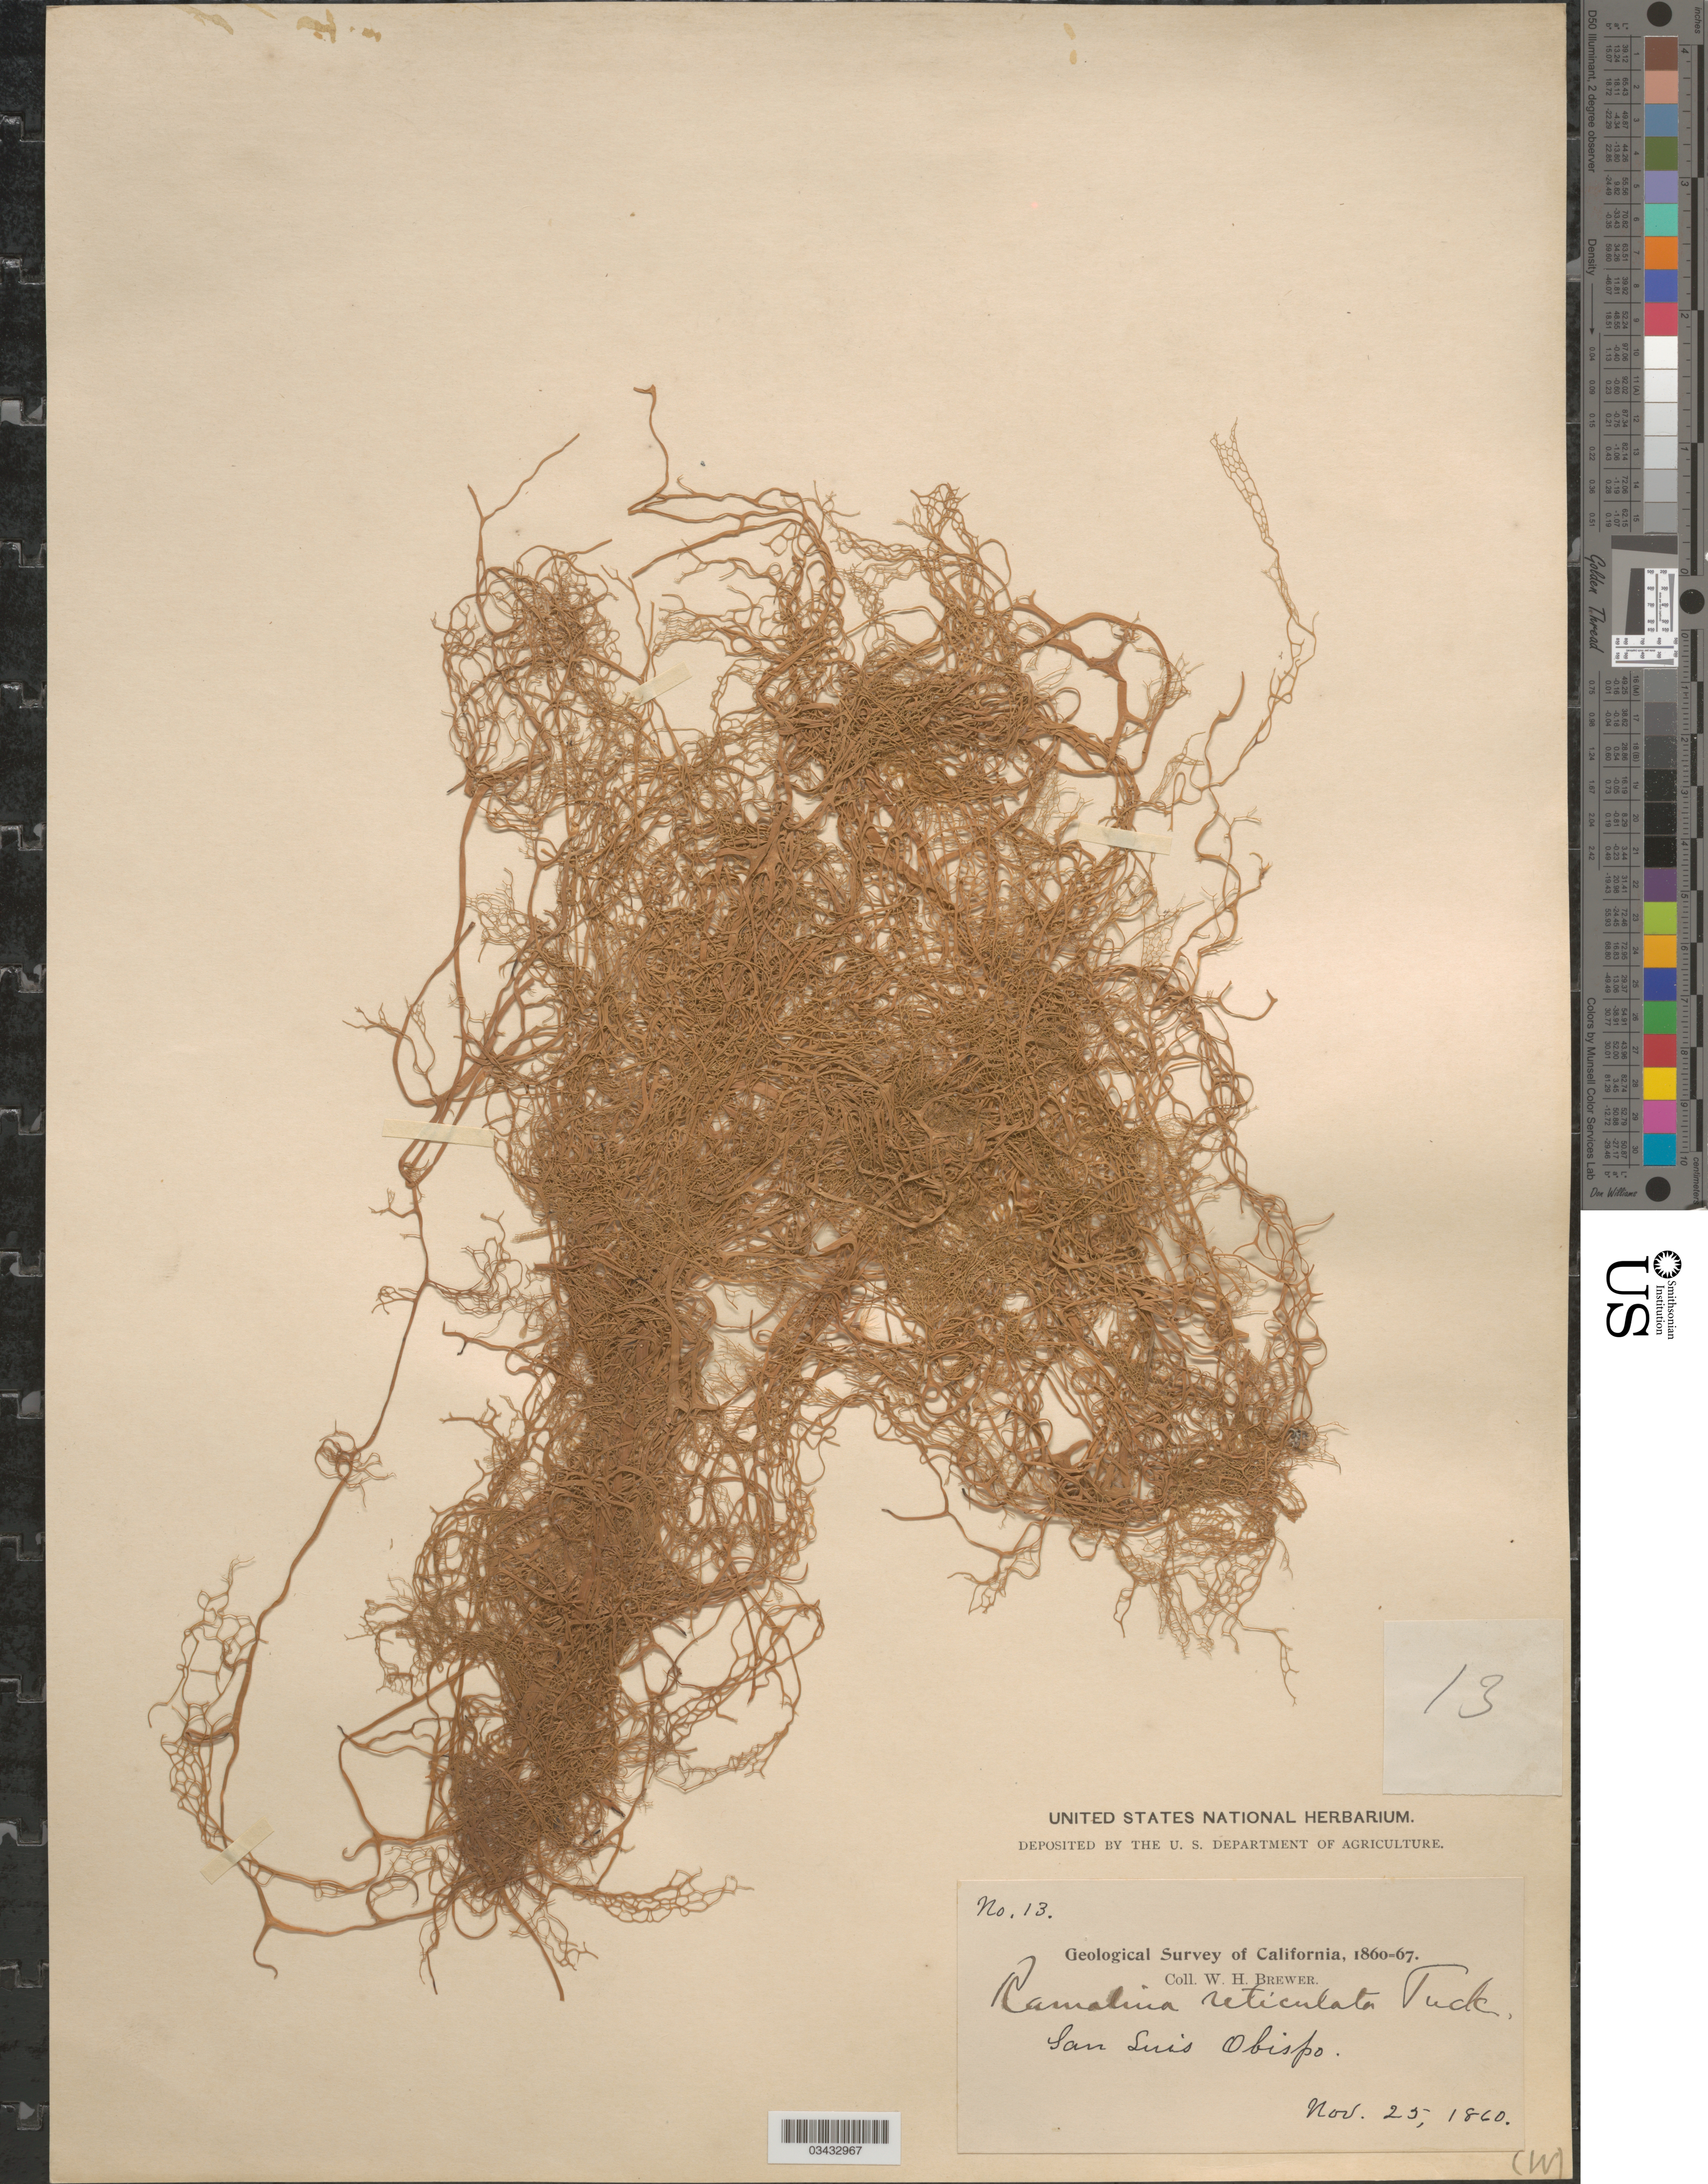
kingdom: Fungi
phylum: Ascomycota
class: Lecanoromycetes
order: Lecanorales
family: Ramalinaceae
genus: Ramalina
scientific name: Ramalina menziesii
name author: T. Taylor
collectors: W. H. Brewer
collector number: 13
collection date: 1860-11-25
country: United States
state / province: California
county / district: San Luis Obispo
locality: San Luis Obispo